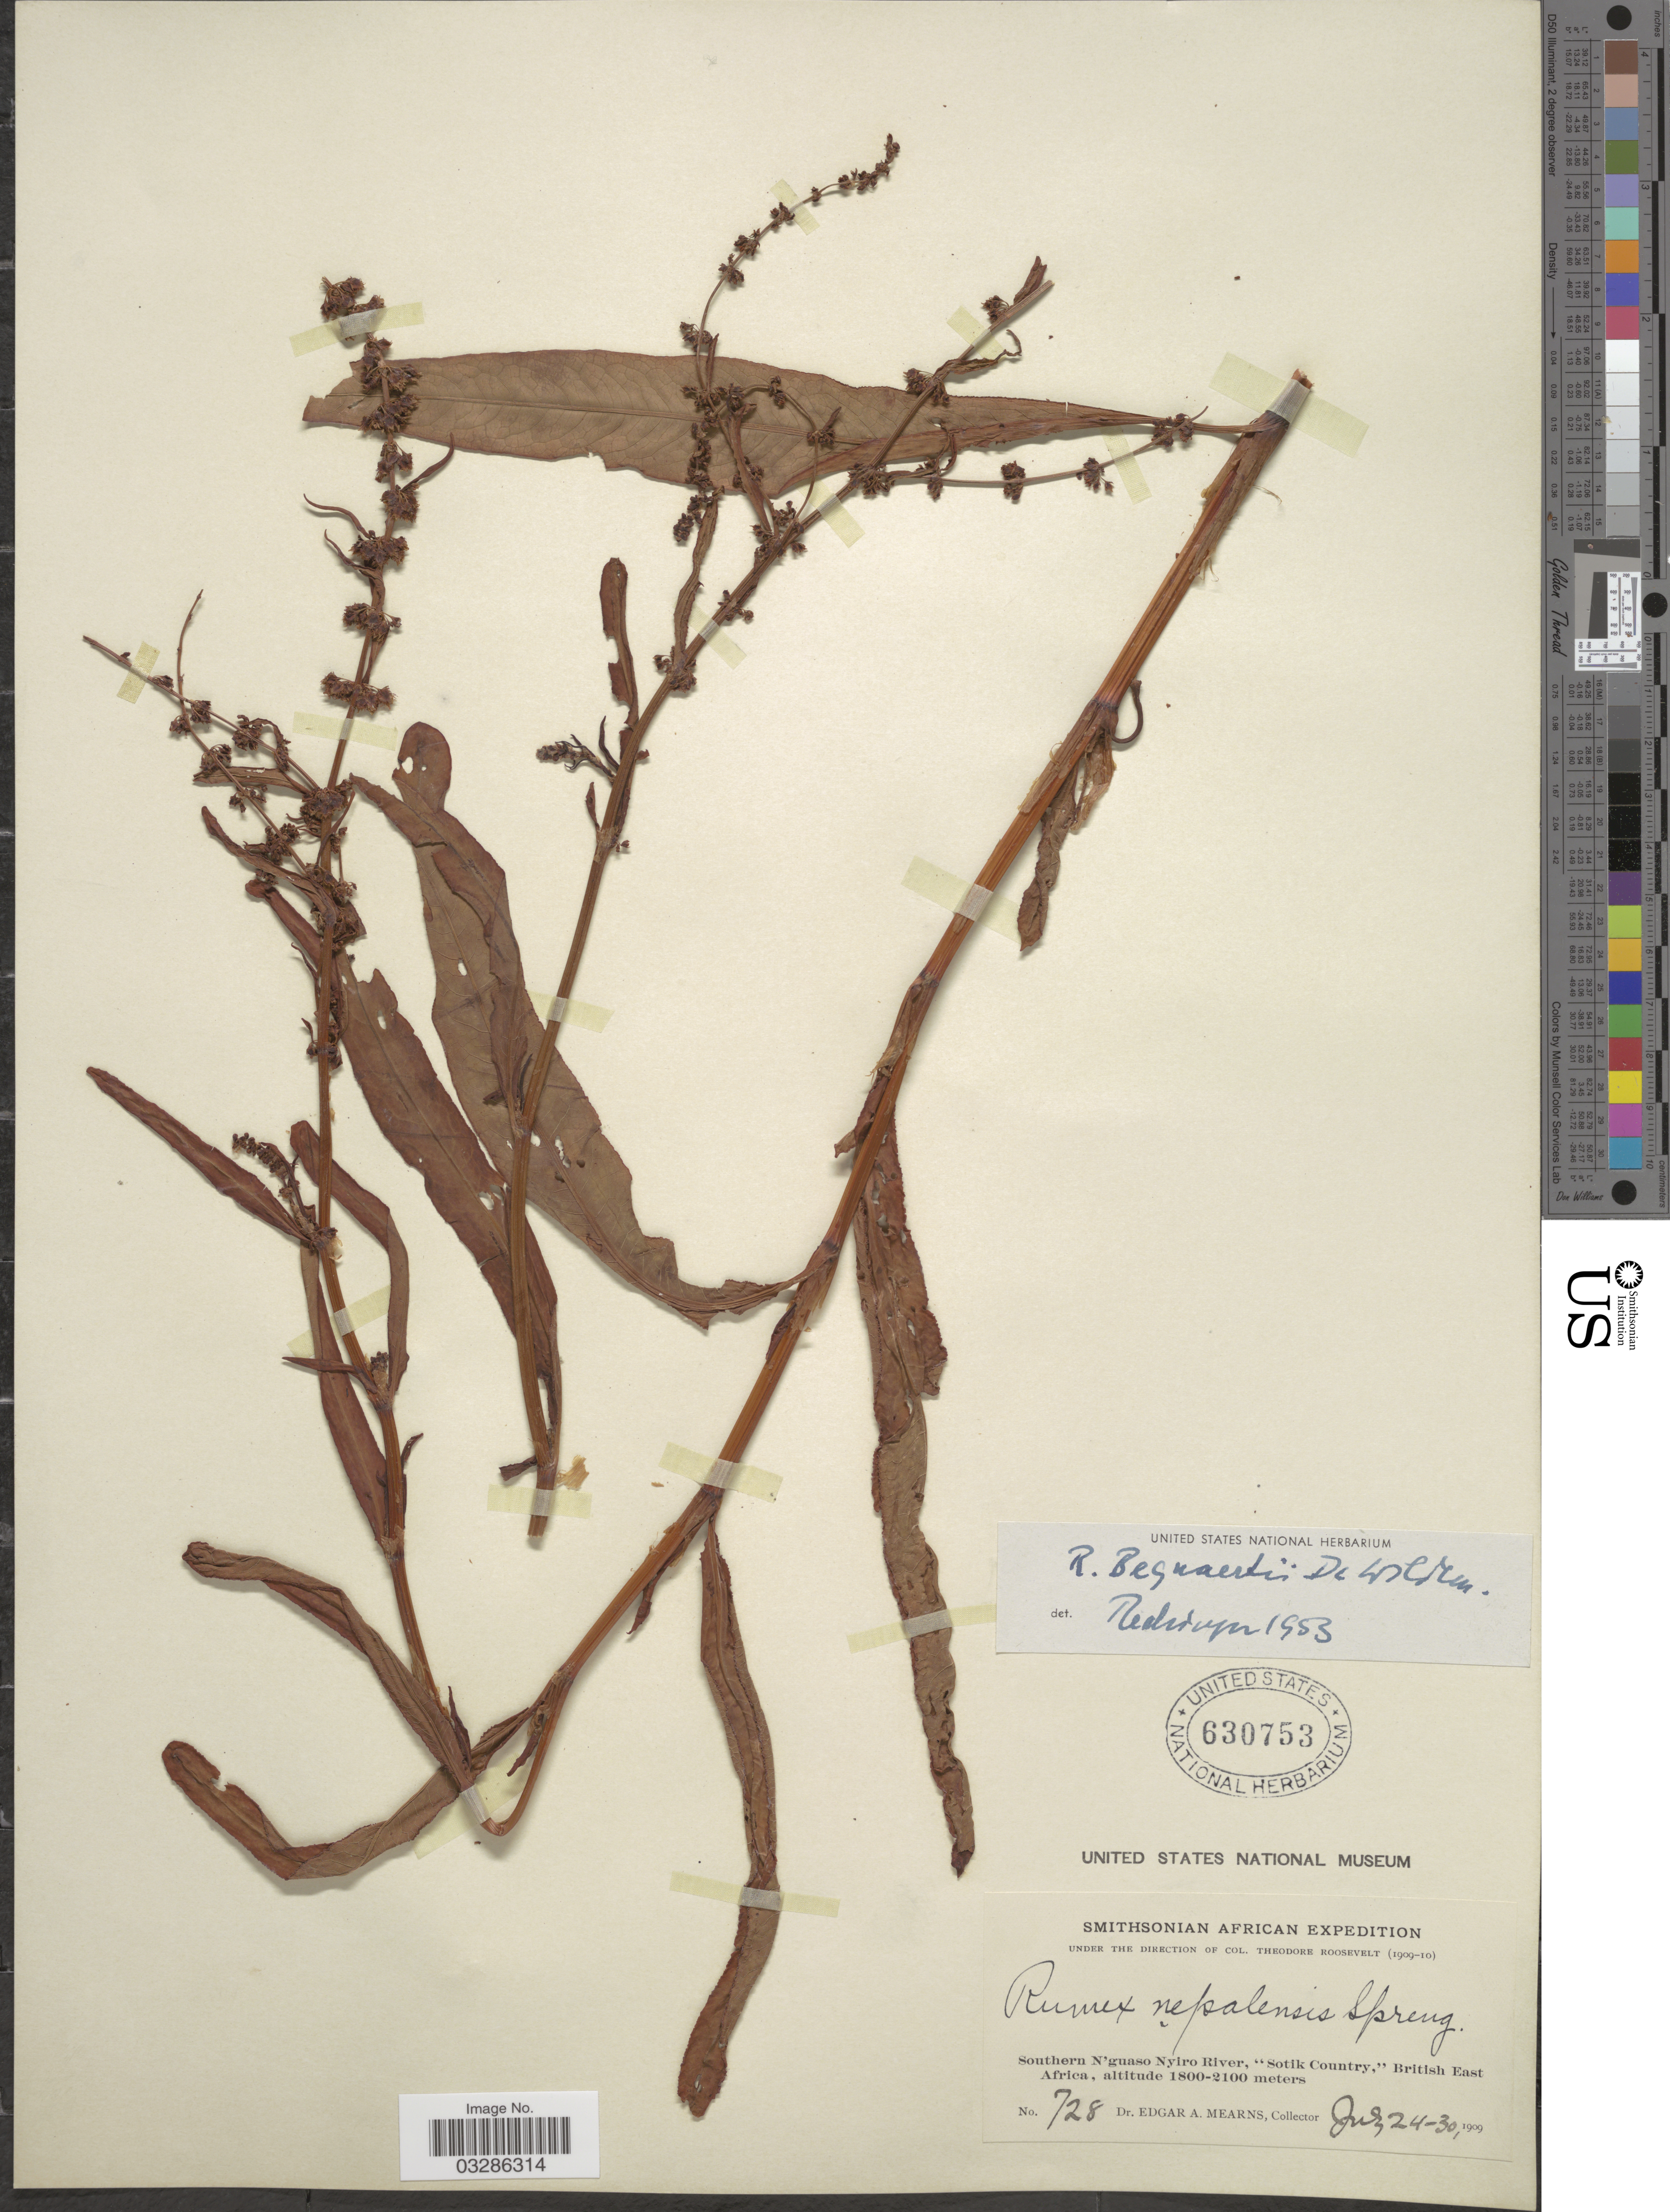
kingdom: Plantae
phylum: Tracheophyta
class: Magnoliopsida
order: Caryophyllales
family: Polygonaceae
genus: Rumex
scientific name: Rumex bequaertii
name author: De Wild.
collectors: E. A. Mearns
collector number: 728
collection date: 1909-07-24/1909-07-30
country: Kenya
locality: Southern N'guaso Nyiro River, "Sotik Country," British East Africa.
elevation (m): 1800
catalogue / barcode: US 630753